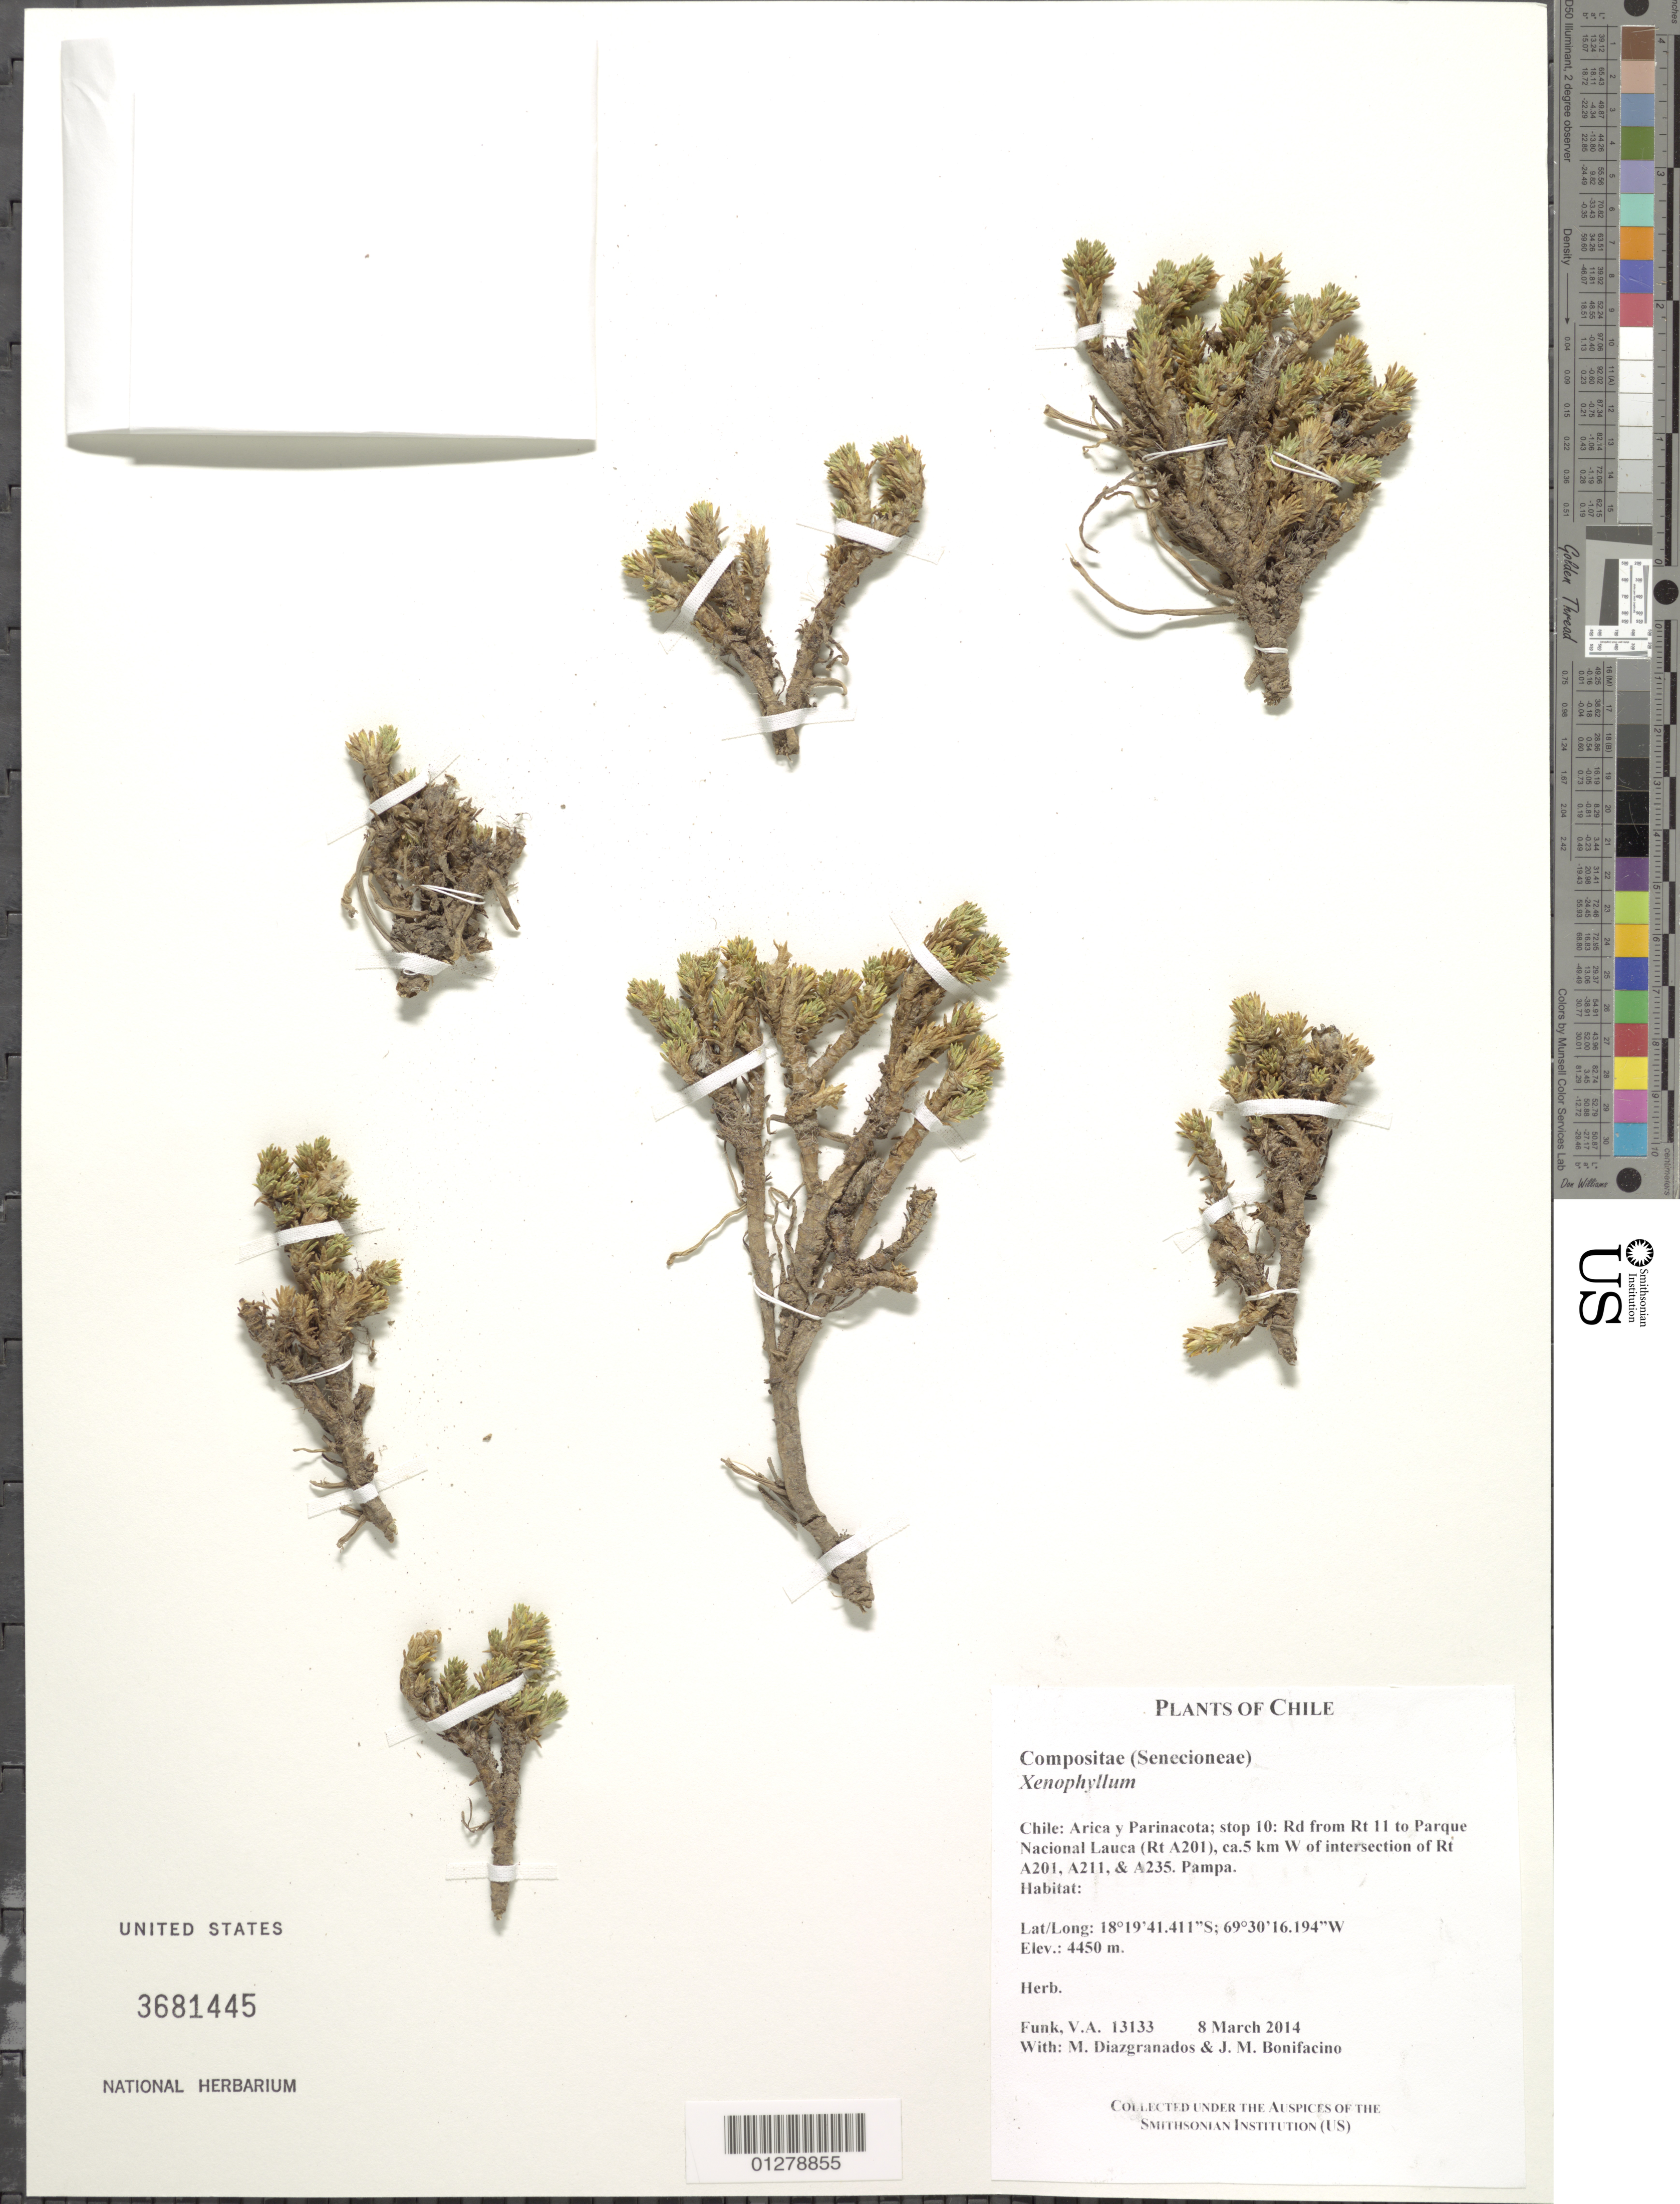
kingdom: Plantae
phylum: Tracheophyta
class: Magnoliopsida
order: Asterales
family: Asteraceae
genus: Xenophyllum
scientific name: Xenophyllum weddellii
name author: (Phil.) V.A. Funk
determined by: Calvo, Joel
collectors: V. Funk, M. Diazgranados C. & M. Bonifacino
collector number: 13133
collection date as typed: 8 Mar 2014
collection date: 2014-03-08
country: Chile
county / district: Arica & Parinacota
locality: Road from Rt11 to parque Nacional Lauca (Rt A201), ca 5 km W of intersection of Rt A201, A211, & A235.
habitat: Pampa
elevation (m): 4450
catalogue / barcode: US 3681445